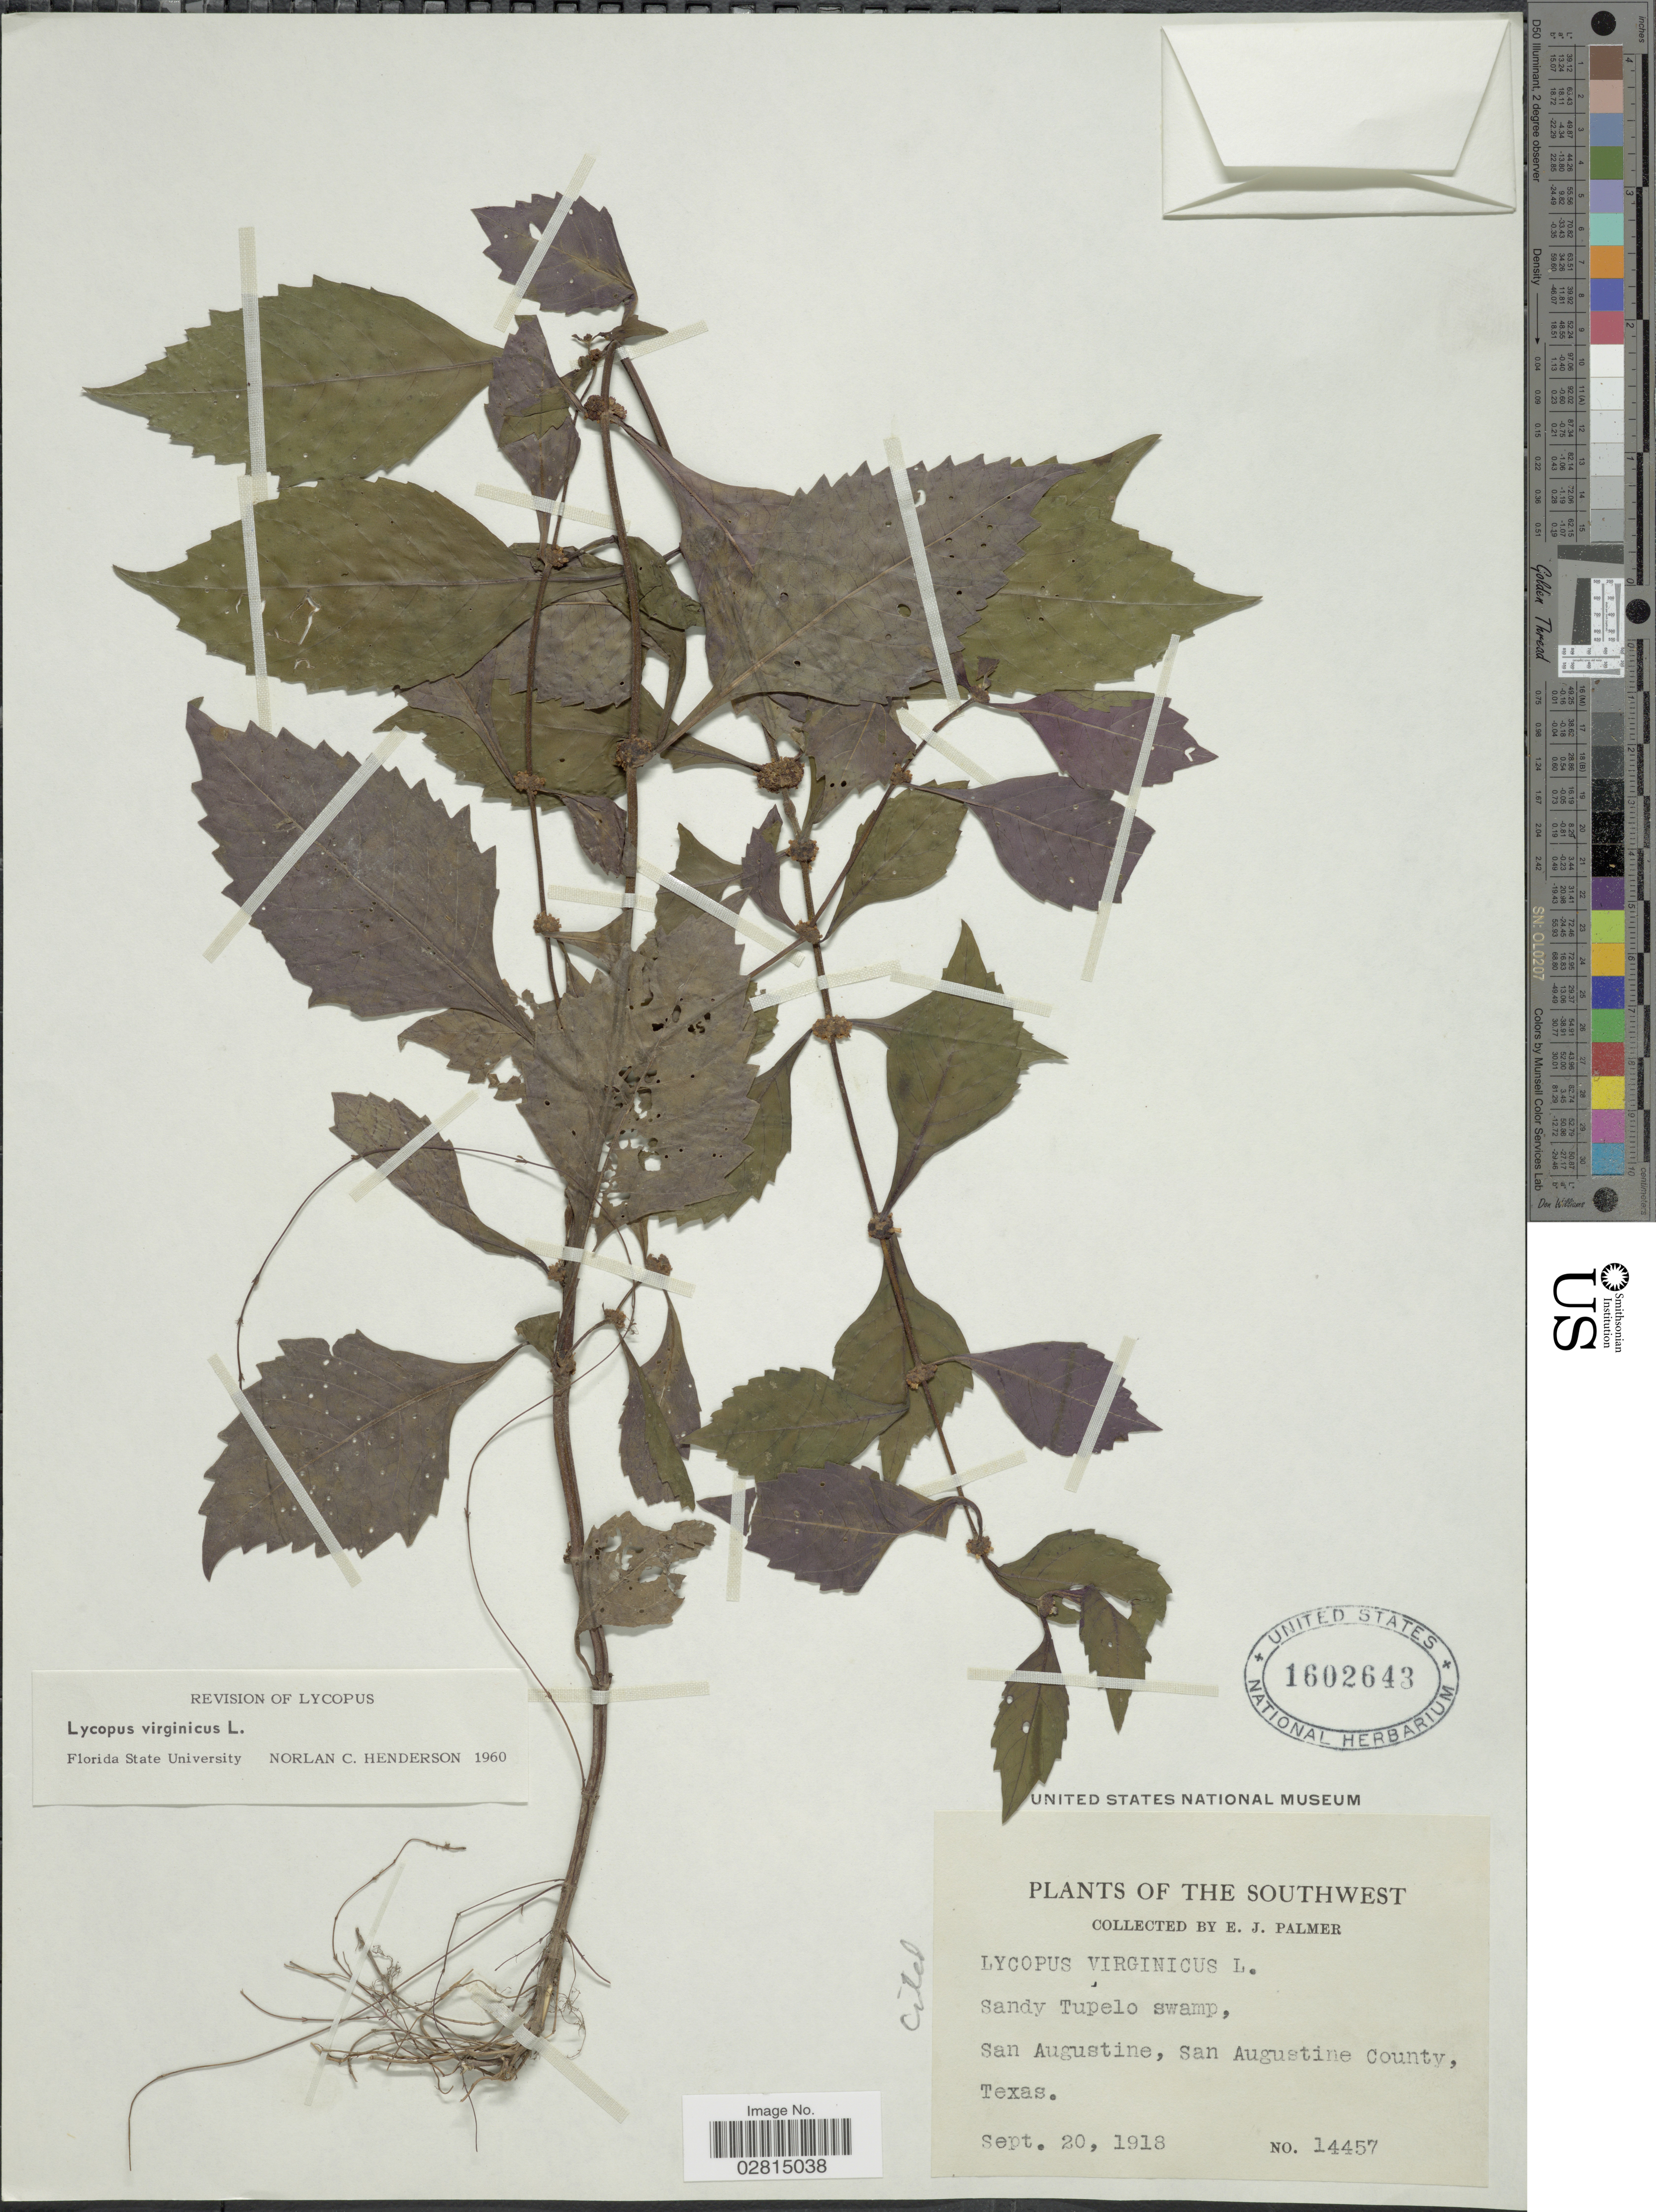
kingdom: Plantae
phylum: Tracheophyta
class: Magnoliopsida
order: Lamiales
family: Lamiaceae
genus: Lycopus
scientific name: Lycopus virginicus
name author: L.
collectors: E. J. Palmer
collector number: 14457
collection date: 1918-09-20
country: United States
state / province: Texas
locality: The Southwest, Sandy Tupelo swamp, San Augustine, San Augustine County.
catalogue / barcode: US 1602643